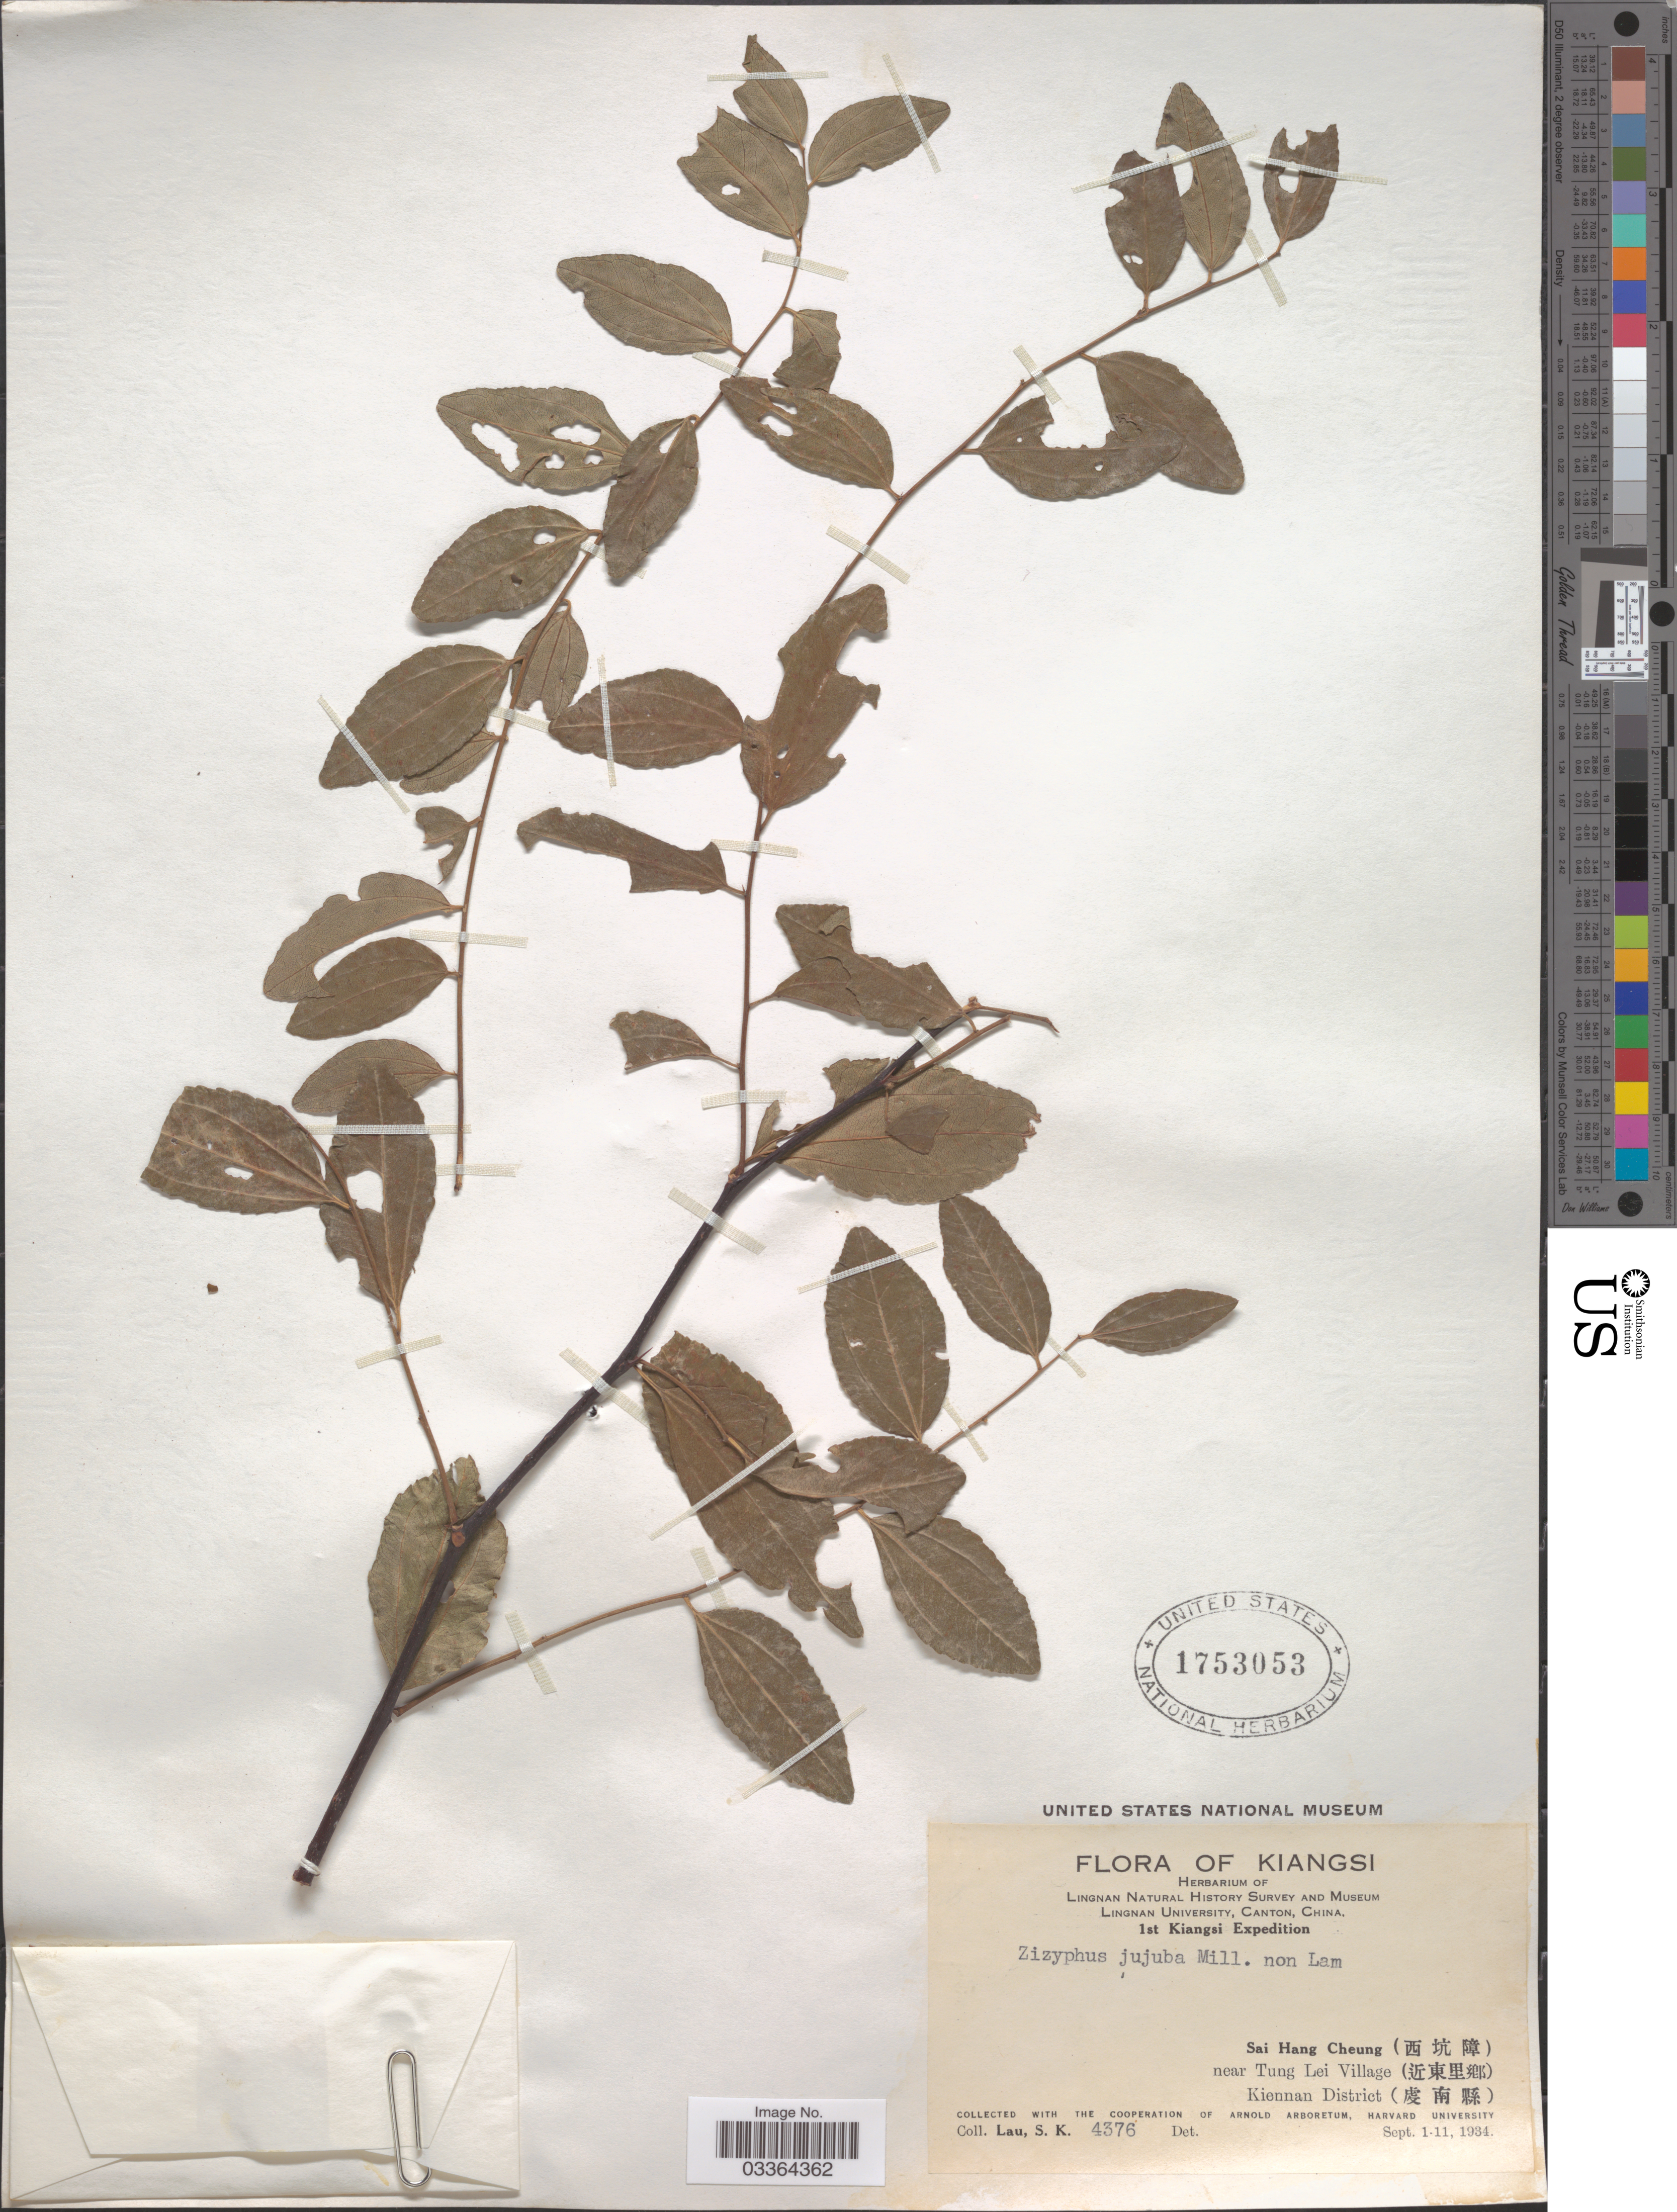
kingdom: Plantae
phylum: Tracheophyta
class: Magnoliopsida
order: Rosales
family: Rhamnaceae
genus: Ziziphus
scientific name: Ziziphus jujuba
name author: Mill.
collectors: S. K. Lau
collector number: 4376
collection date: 1934-09-01/1934-09-11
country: China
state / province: Jiangxi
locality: Kiangsi. Sai Hang Cheung (X), near Tung Lei Village (X), Kiennan District (X).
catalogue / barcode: US 1753053